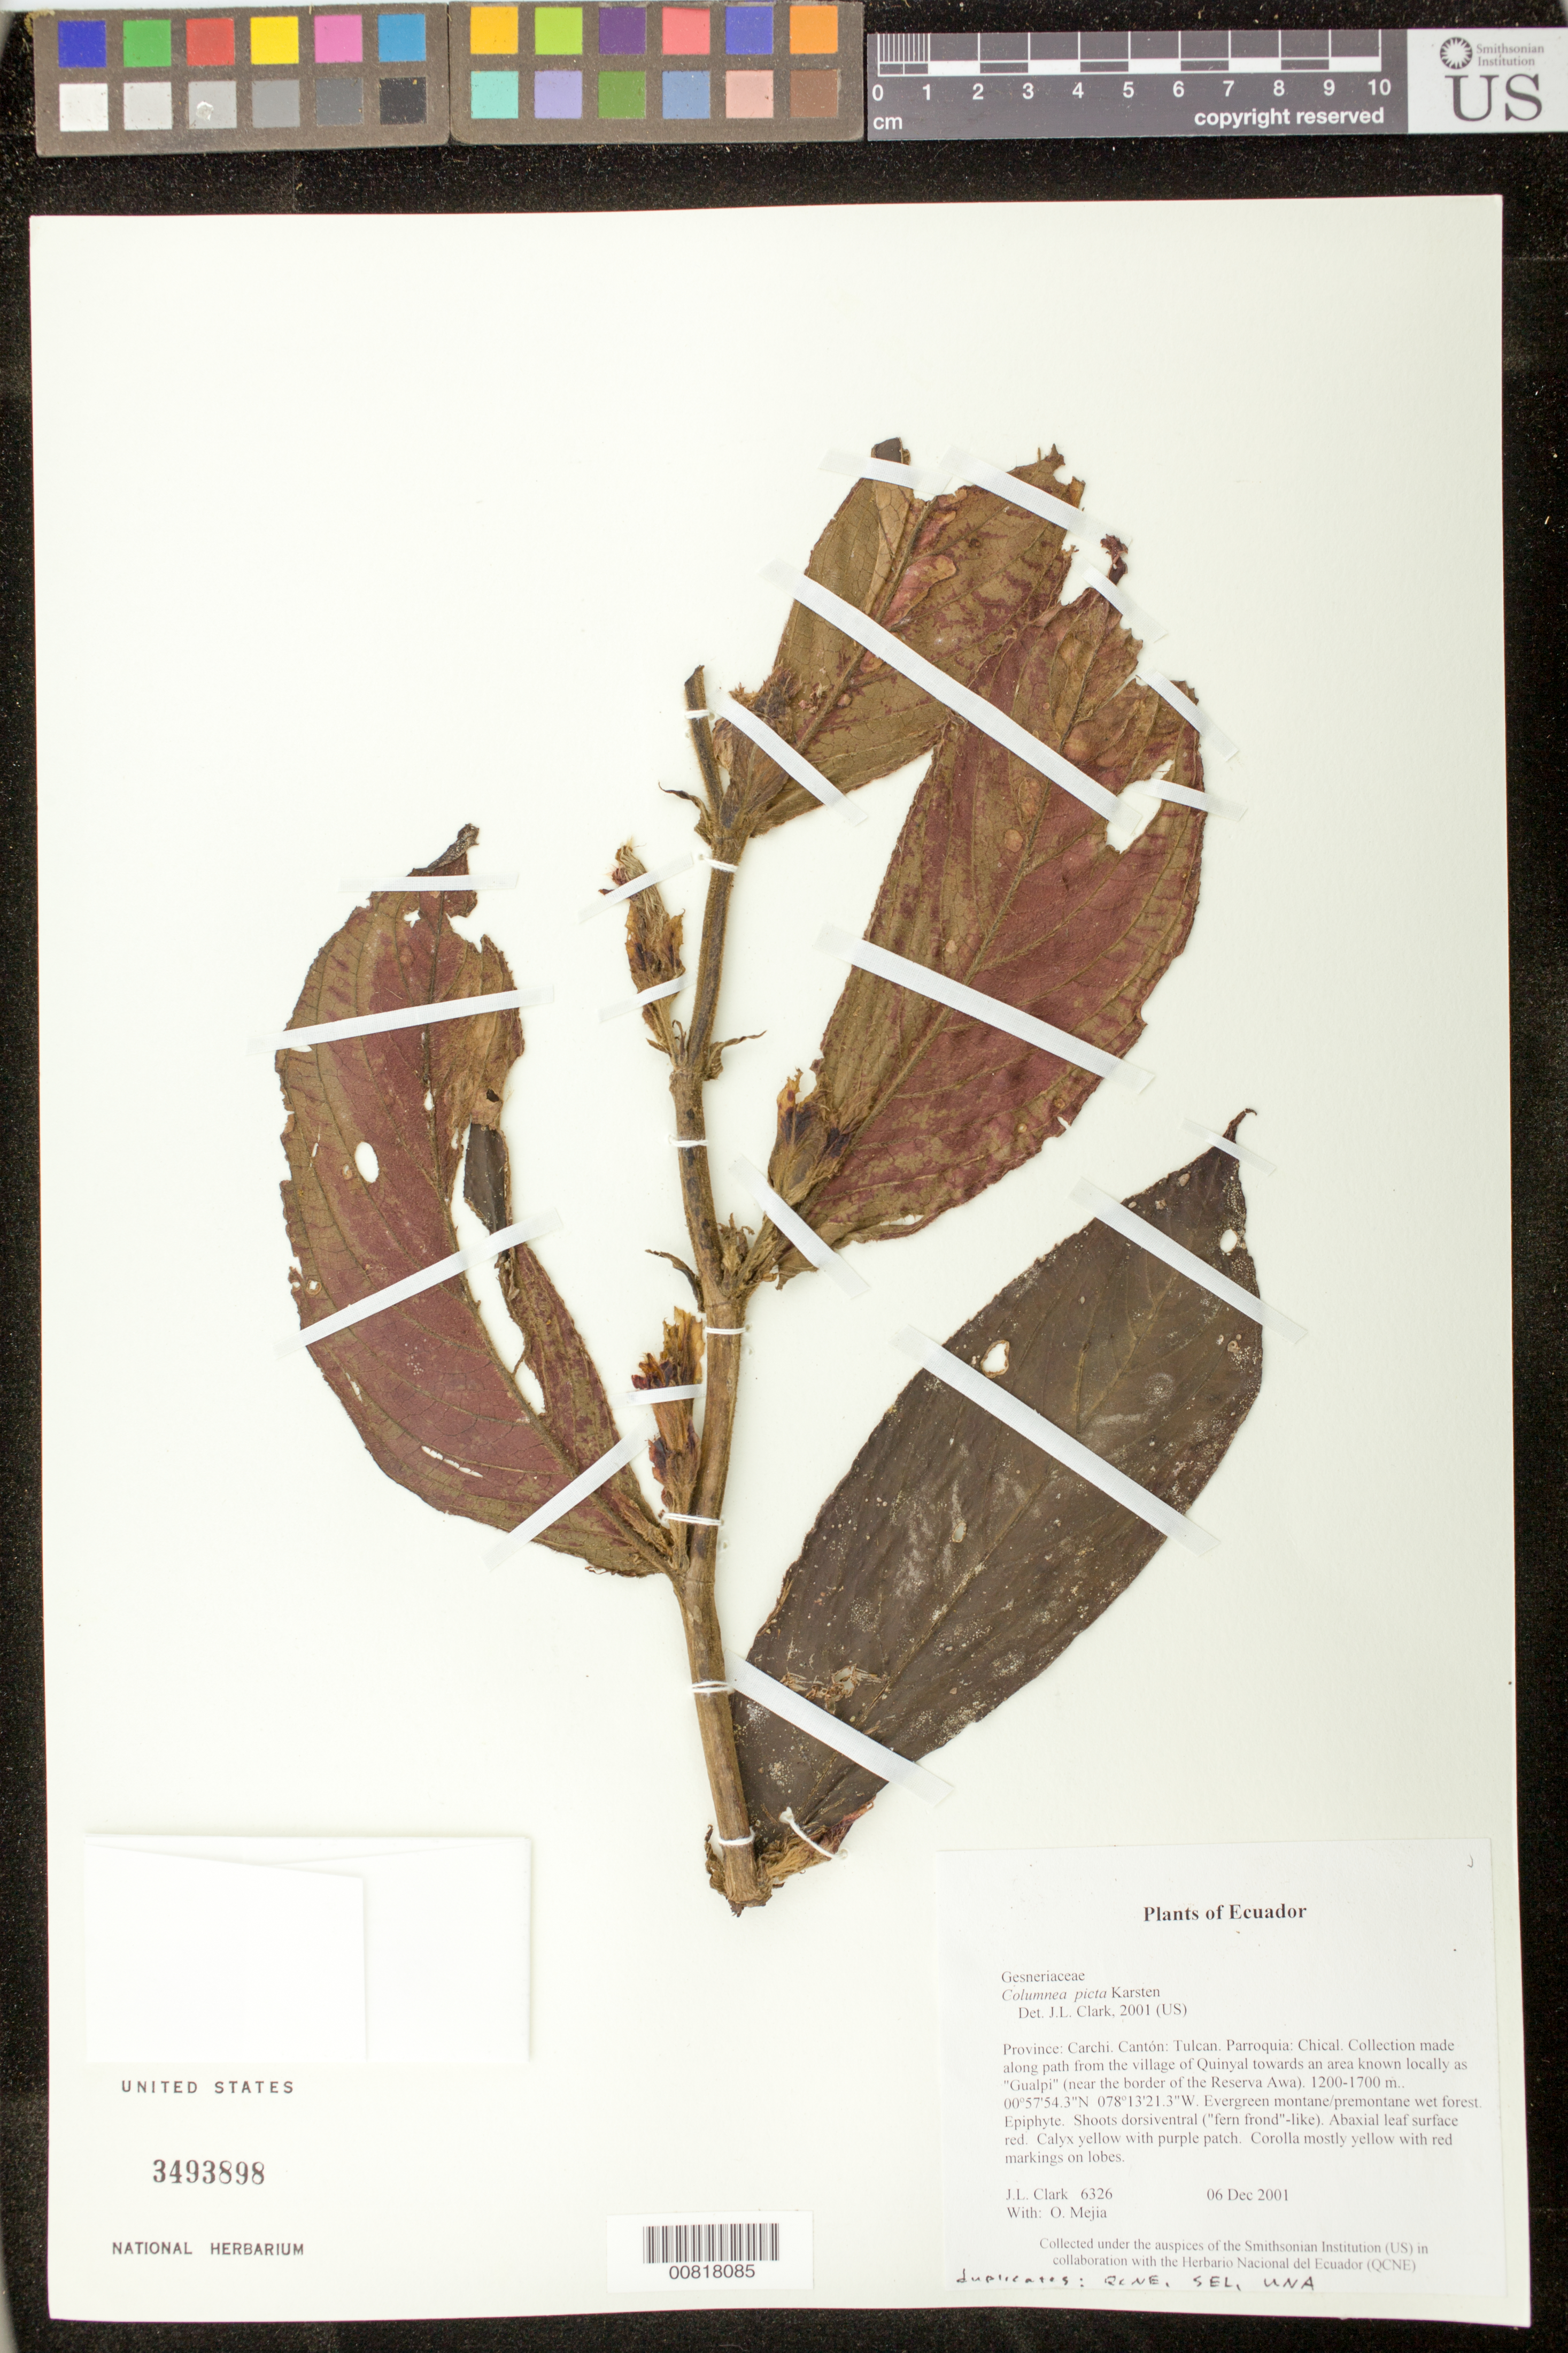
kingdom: Plantae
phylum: Tracheophyta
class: Magnoliopsida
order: Lamiales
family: Gesneriaceae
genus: Columnea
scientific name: Columnea karsteniana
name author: Singh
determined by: Skog, Laurence E.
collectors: J. L. Clark & O. Mejia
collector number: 6326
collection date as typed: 06 Dec 2001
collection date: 2001-12-06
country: Ecuador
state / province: Carchi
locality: Tulcan. Parroquia: Chical. Collection made along path from the village of Quinyal towards an area known locally as "Gualpi" (near the border of the Reserva Awa).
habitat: Evergreen montane/premontane wet forest.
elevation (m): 1200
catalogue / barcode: US 3493898